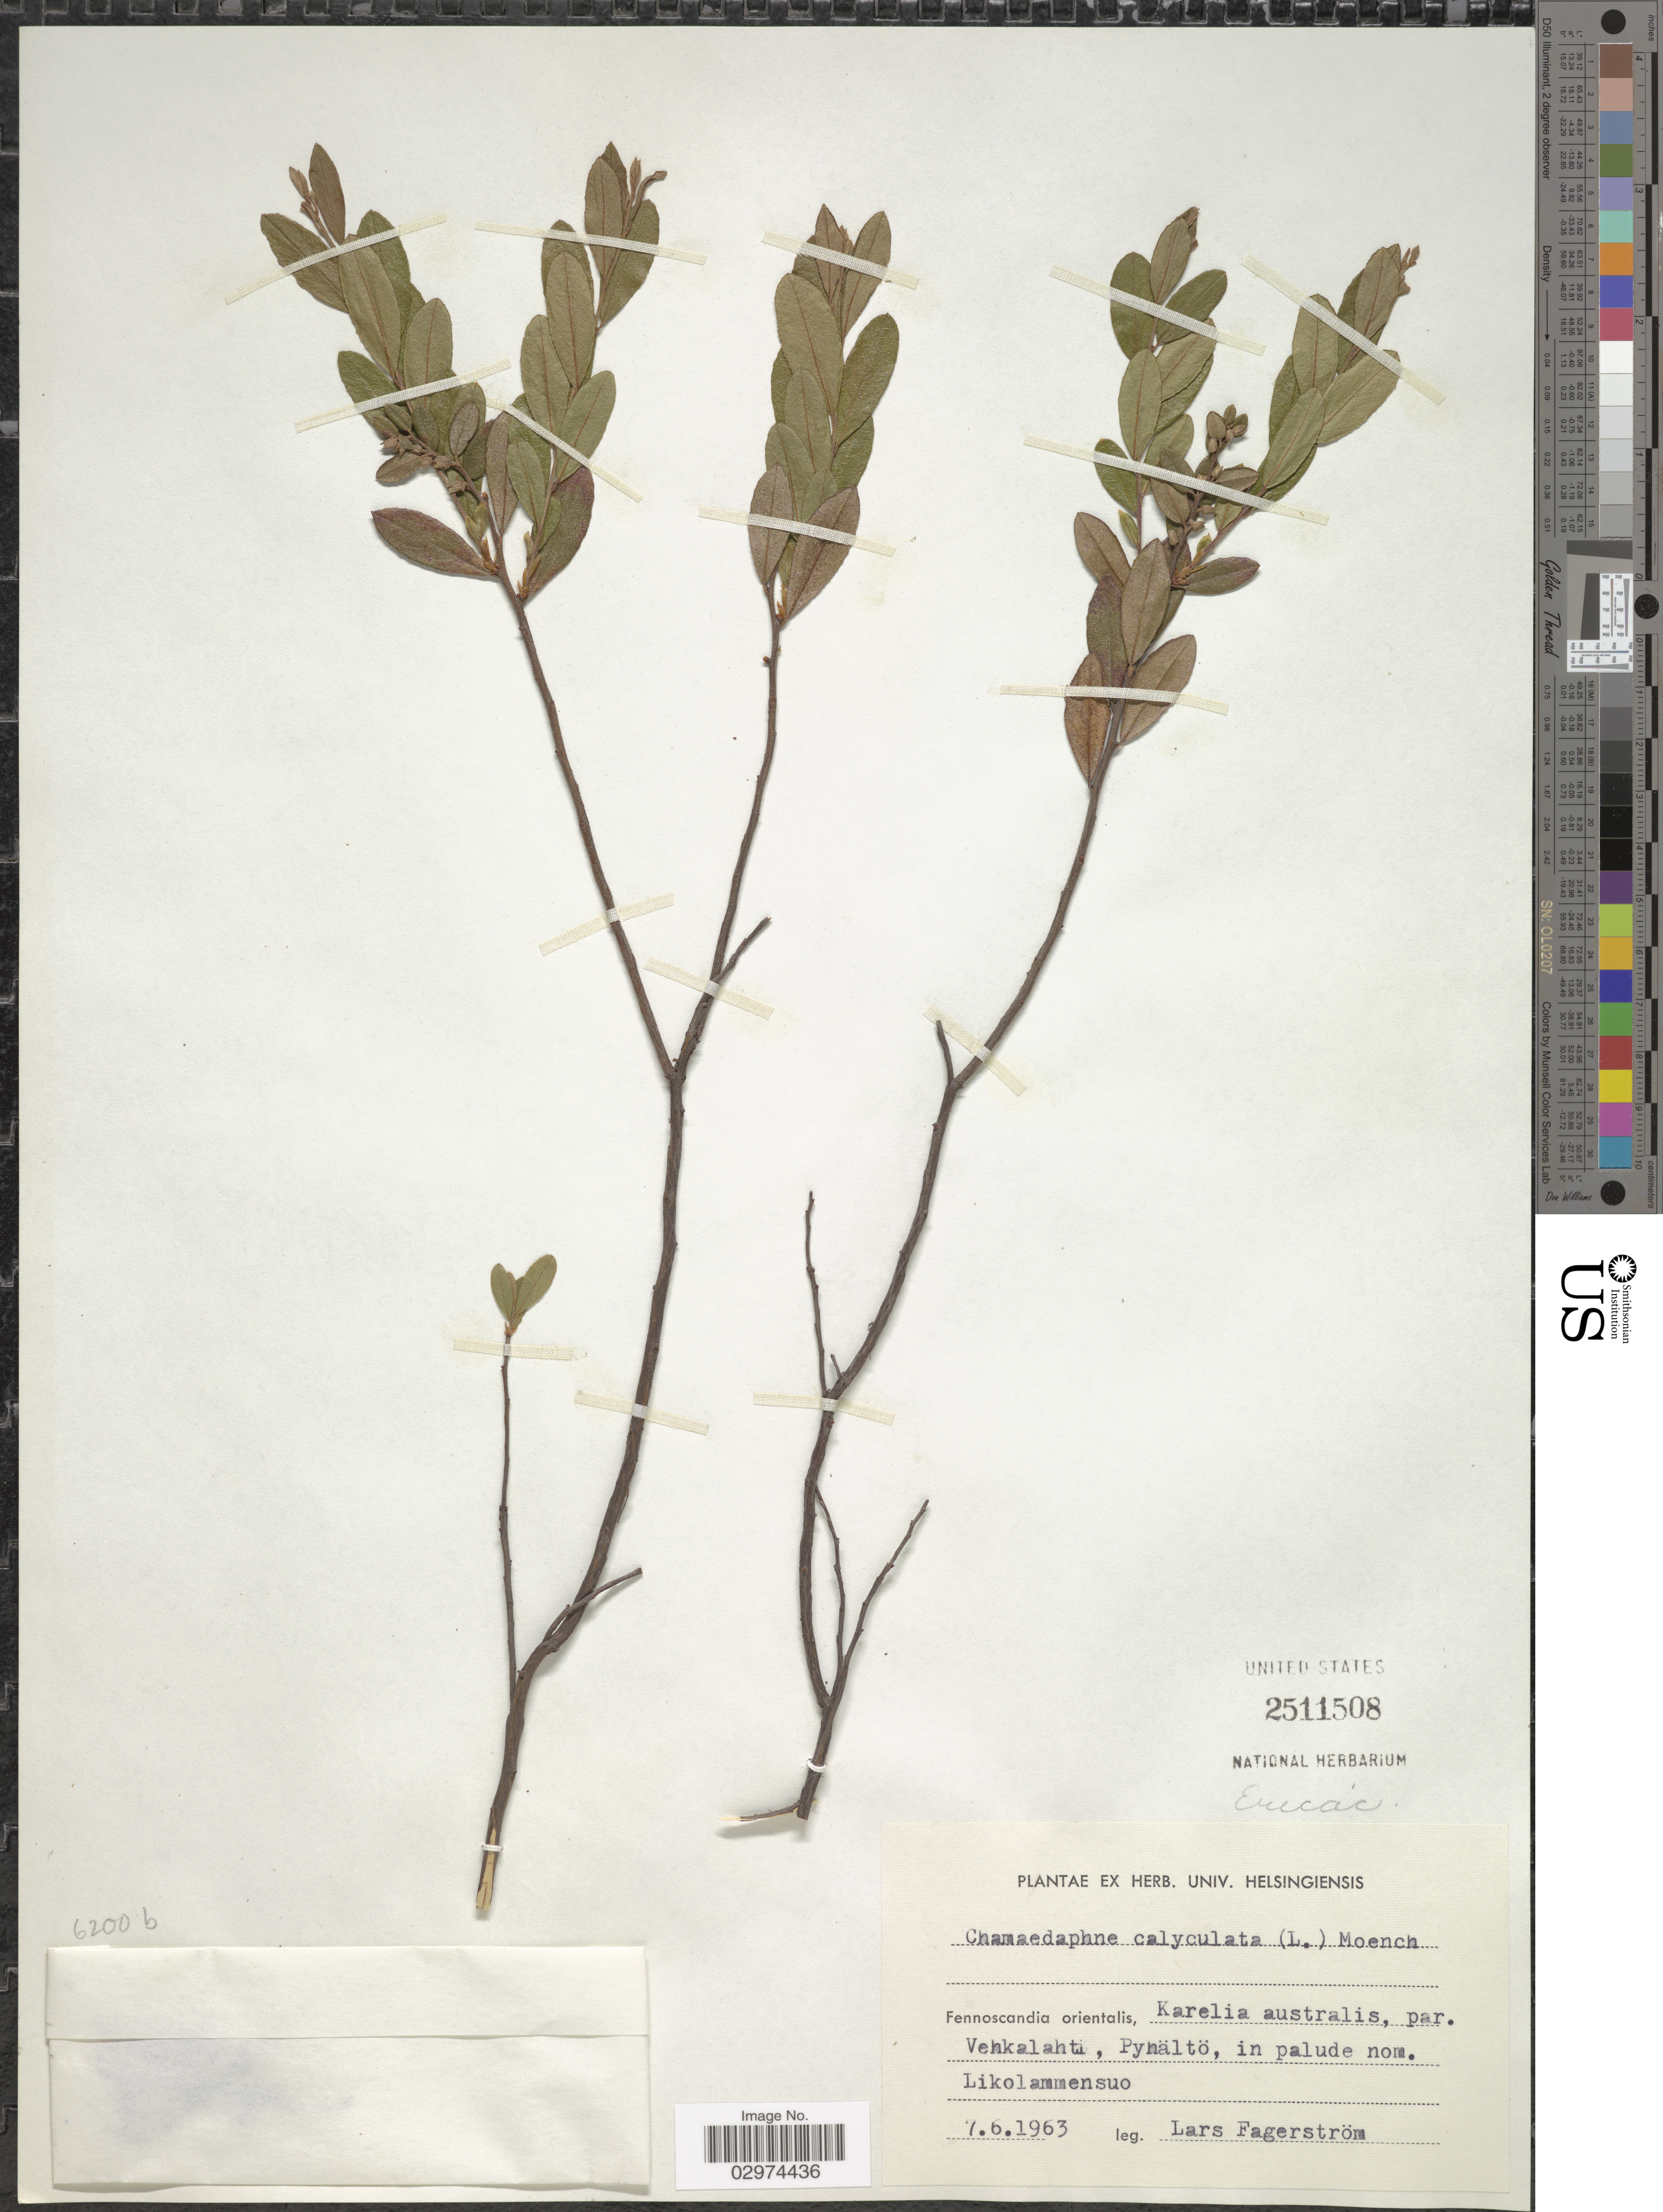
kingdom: Plantae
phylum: Tracheophyta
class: Magnoliopsida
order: Ericales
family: Ericaceae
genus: Chamaedaphne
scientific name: Chamaedaphne calyculata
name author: (L.) Moench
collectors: L. Fagerstrom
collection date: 1963-06-07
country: Finland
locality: Fennoscandia orientalis, Karelia australis, par. Vehkalahti, Pyhältö, in palude nom. Likolammensuo.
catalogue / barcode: US 2511508